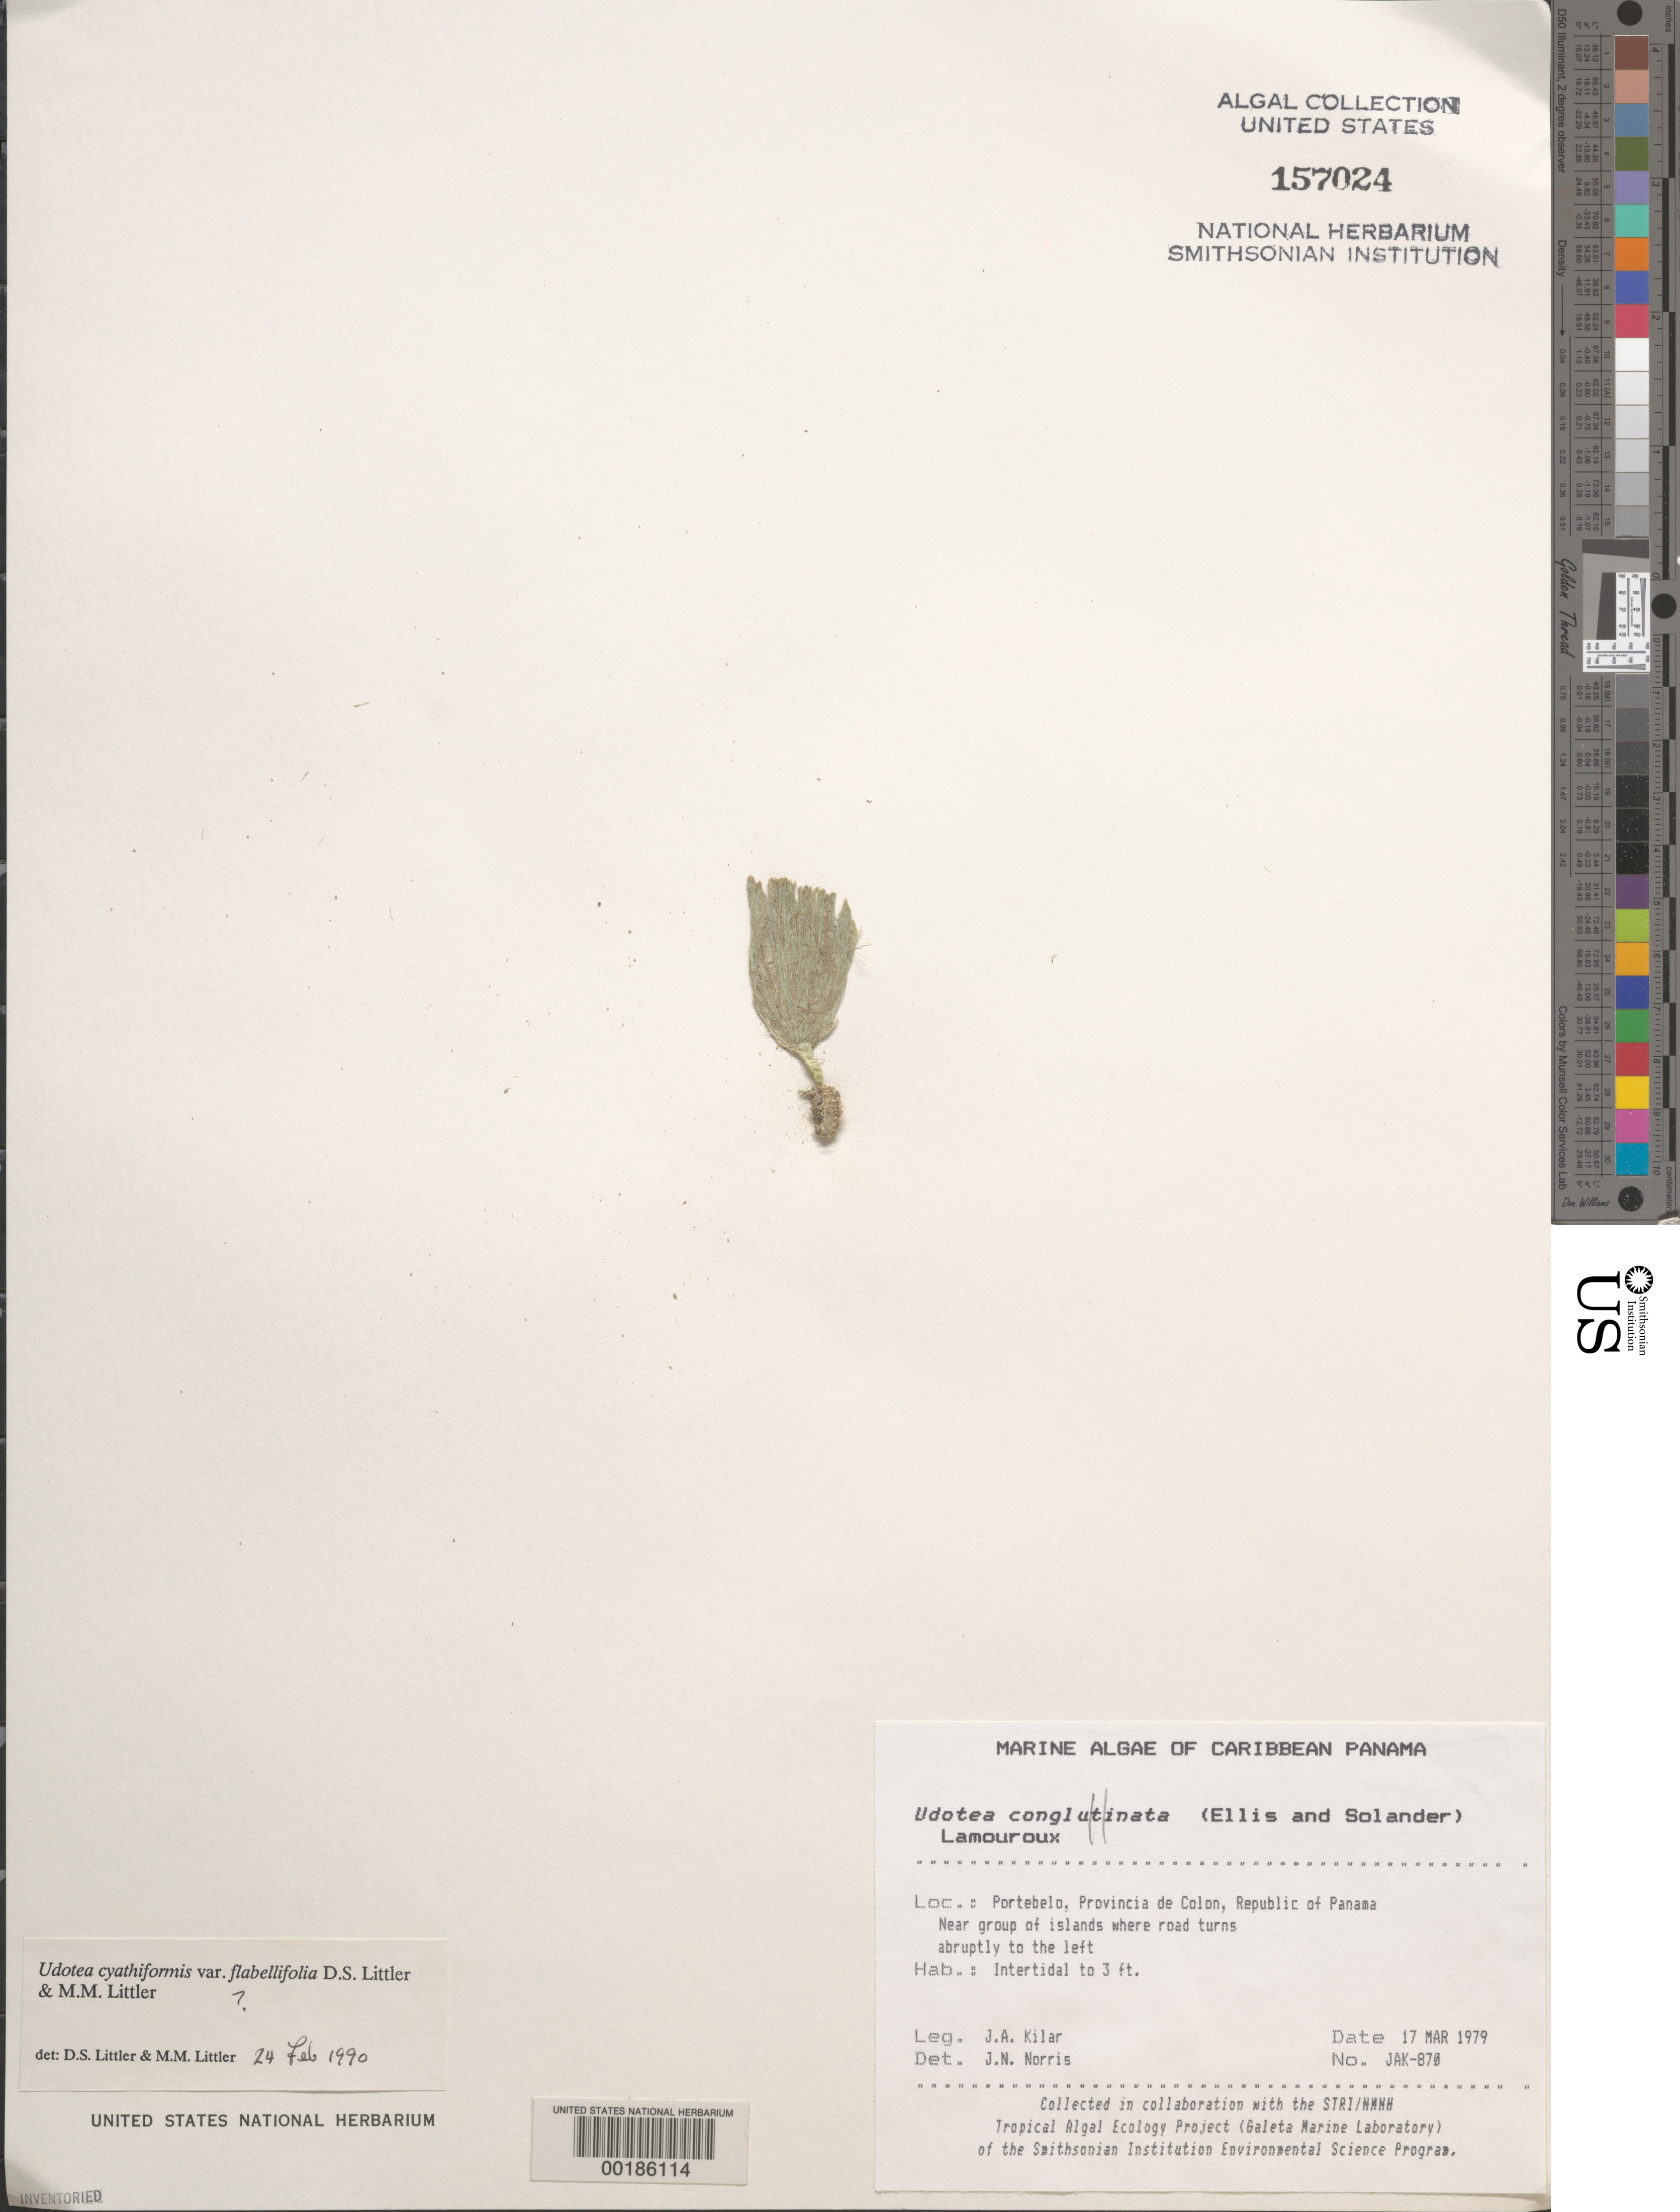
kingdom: Plantae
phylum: Chlorophyta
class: Ulvophyceae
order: Bryopsidales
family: Udoteaceae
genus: Udotea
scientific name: Udotea cyathiformis var. flabellifolia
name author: D.S. Littler & Littler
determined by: Littler, D. S.; Littler, M. M.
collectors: J. A. Kilar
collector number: JAK-870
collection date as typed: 17 Mar 1979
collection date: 1979-03-17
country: Panama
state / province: Colón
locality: Portebelo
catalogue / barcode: US 157024